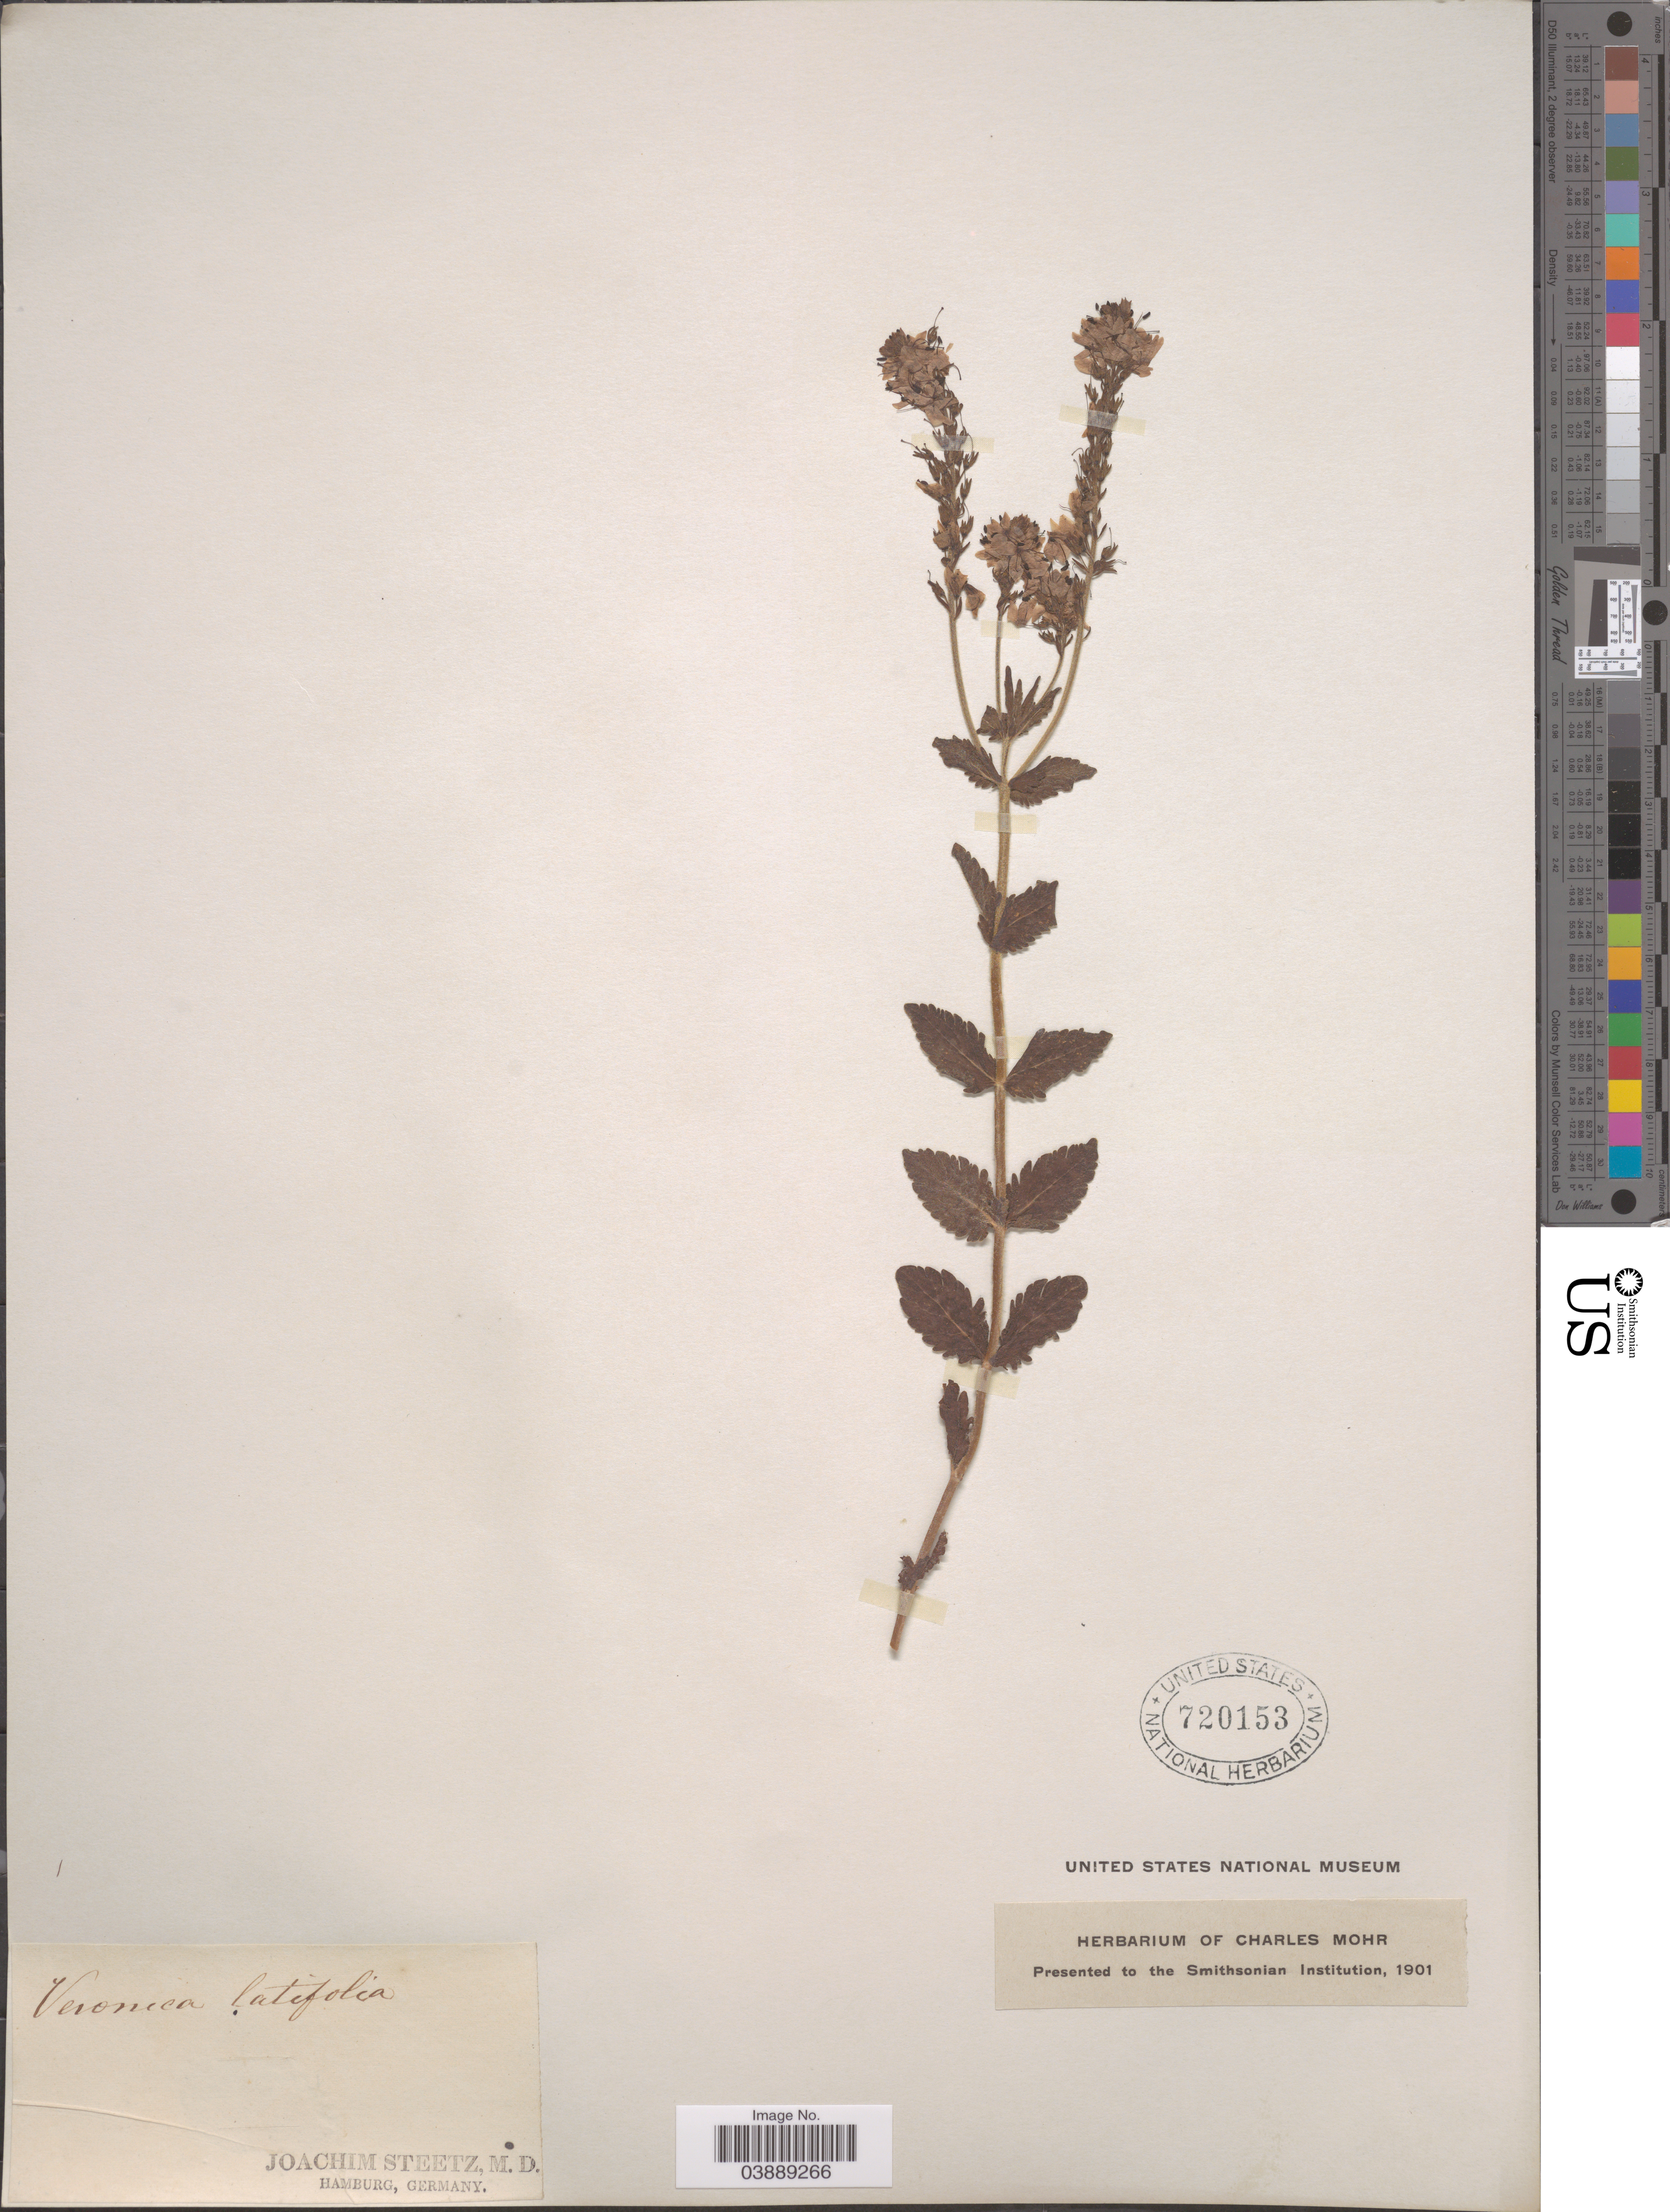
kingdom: Plantae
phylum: Tracheophyta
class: Magnoliopsida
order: Lamiales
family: Plantaginaceae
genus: Veronica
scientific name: Veronica latifolia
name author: L.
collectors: J. Steetz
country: Germany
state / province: Hamburg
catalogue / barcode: US 720153